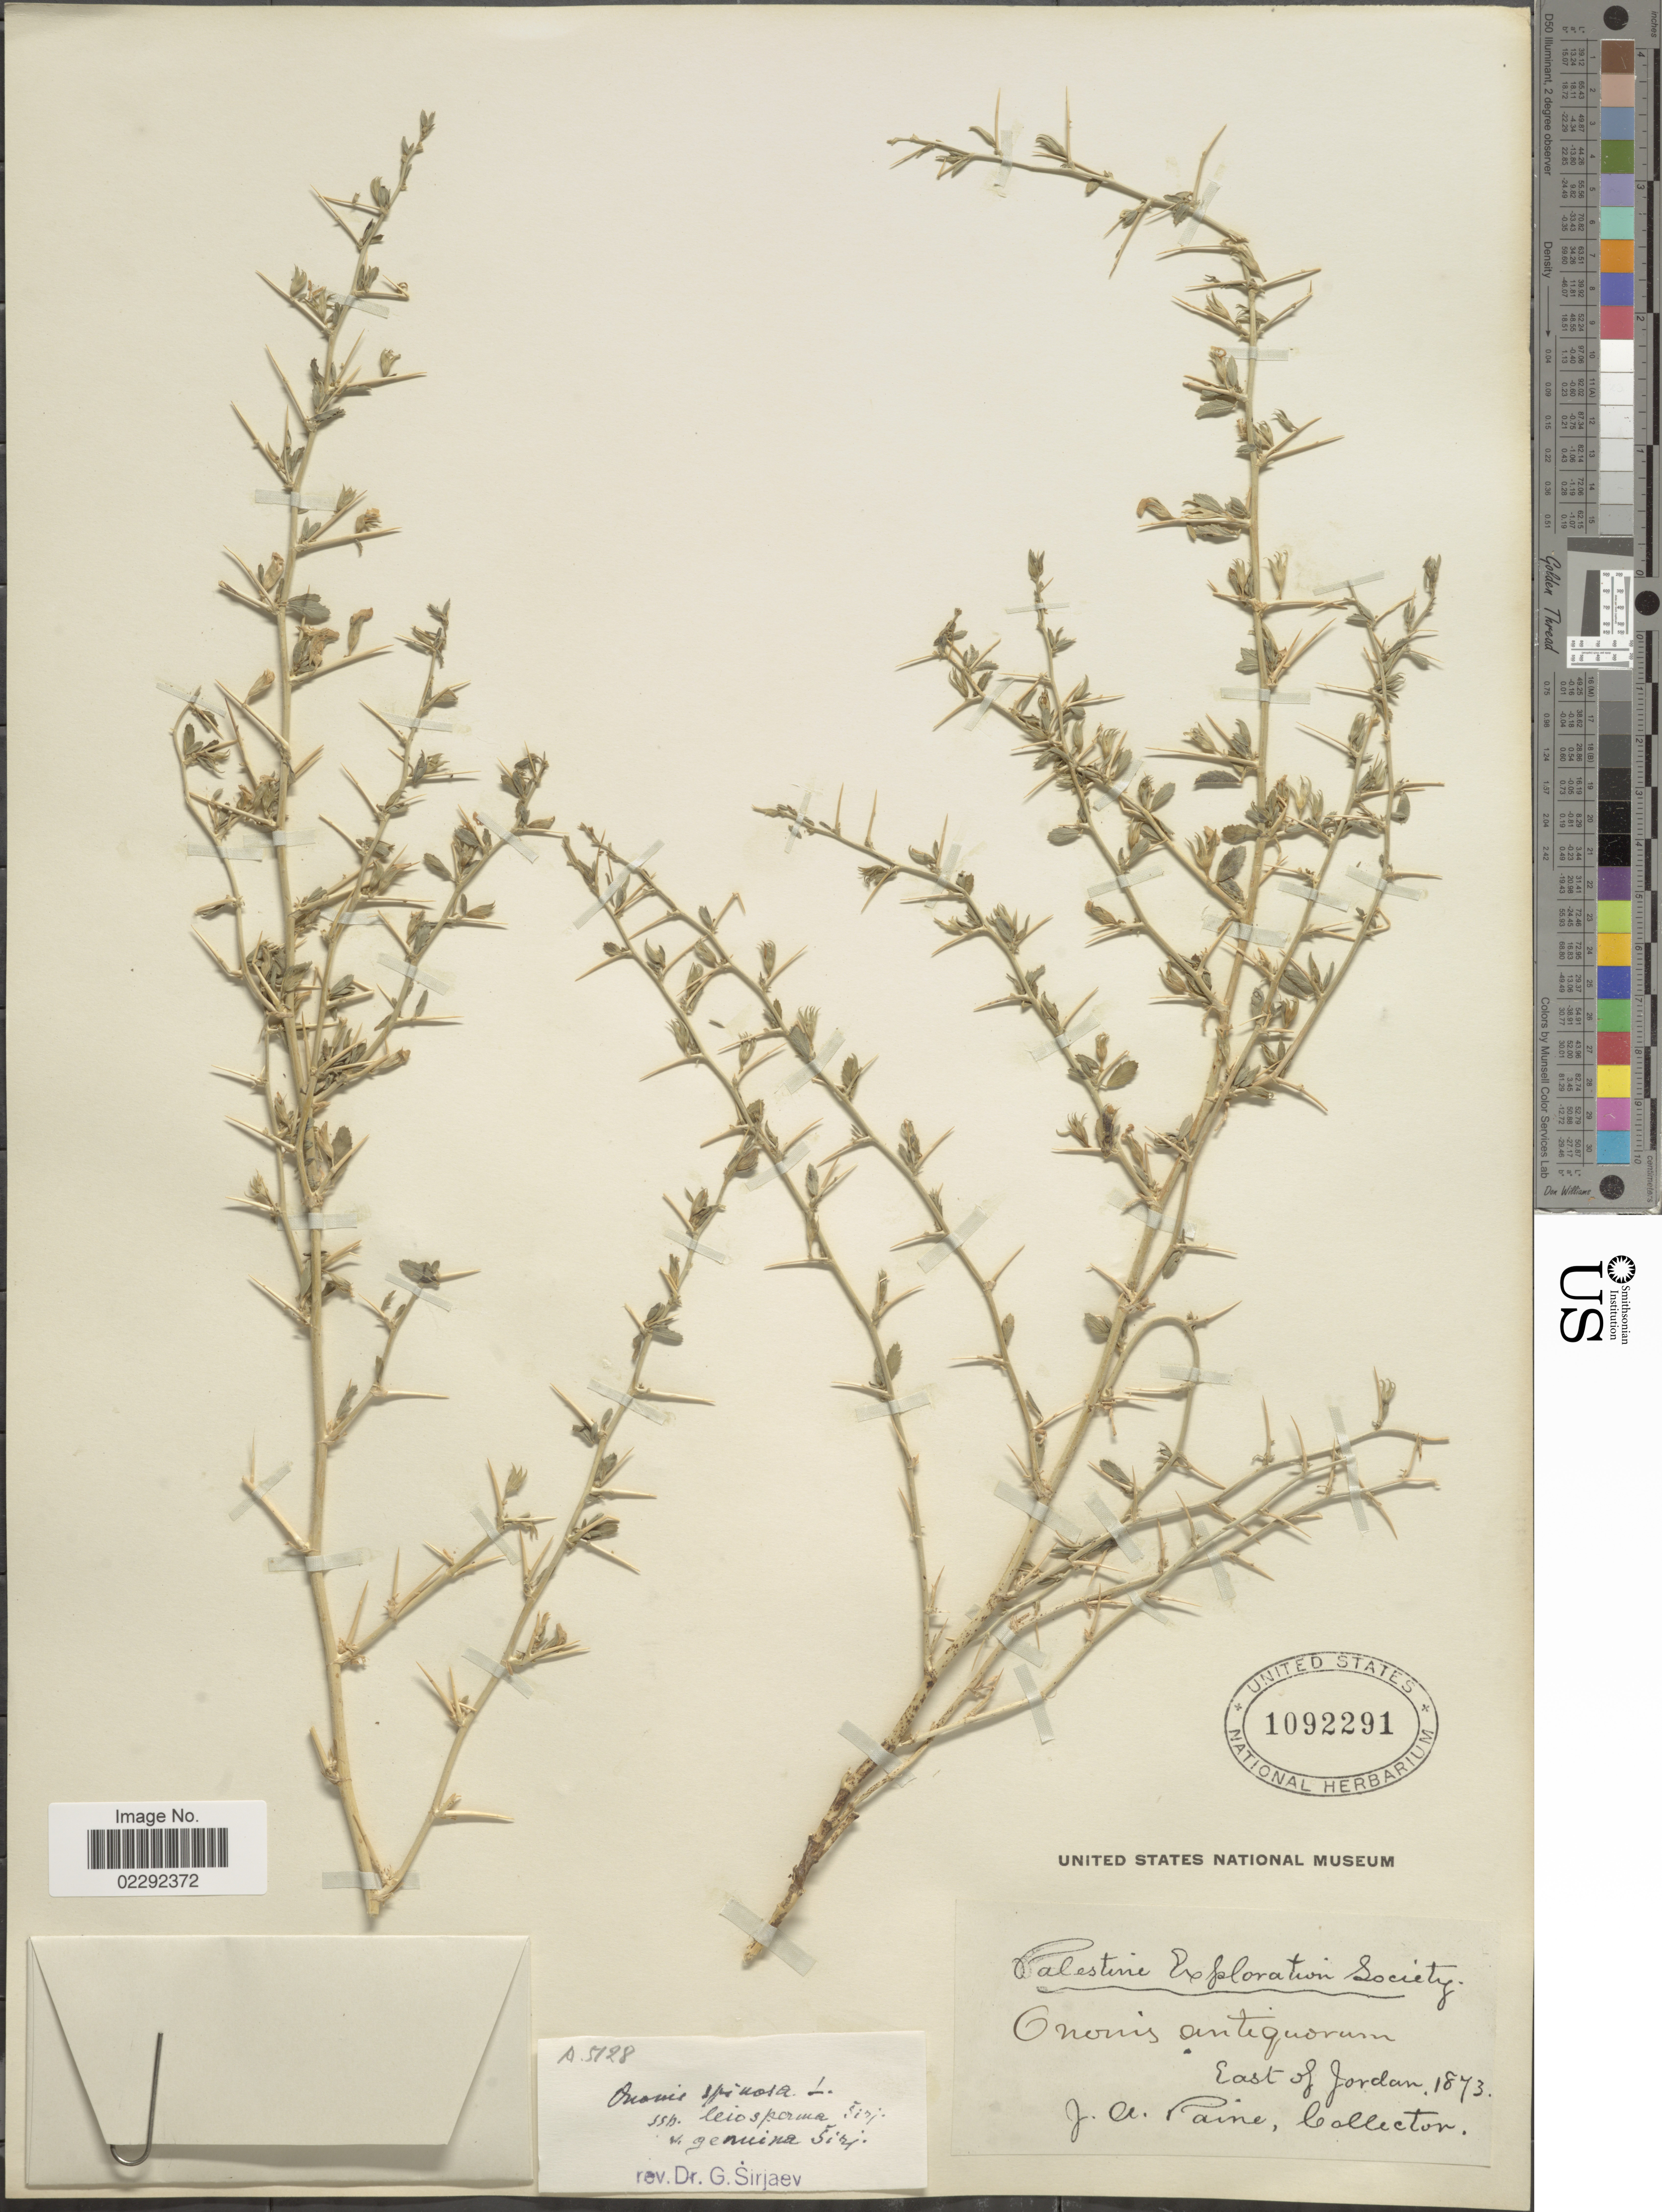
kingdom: Plantae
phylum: Tracheophyta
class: Magnoliopsida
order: Fabales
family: Fabaceae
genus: Ononis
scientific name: Ononis spinosa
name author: L.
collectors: J. A. Paine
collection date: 1873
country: Jordan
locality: Palestine. East of Jordan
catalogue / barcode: US 1092291